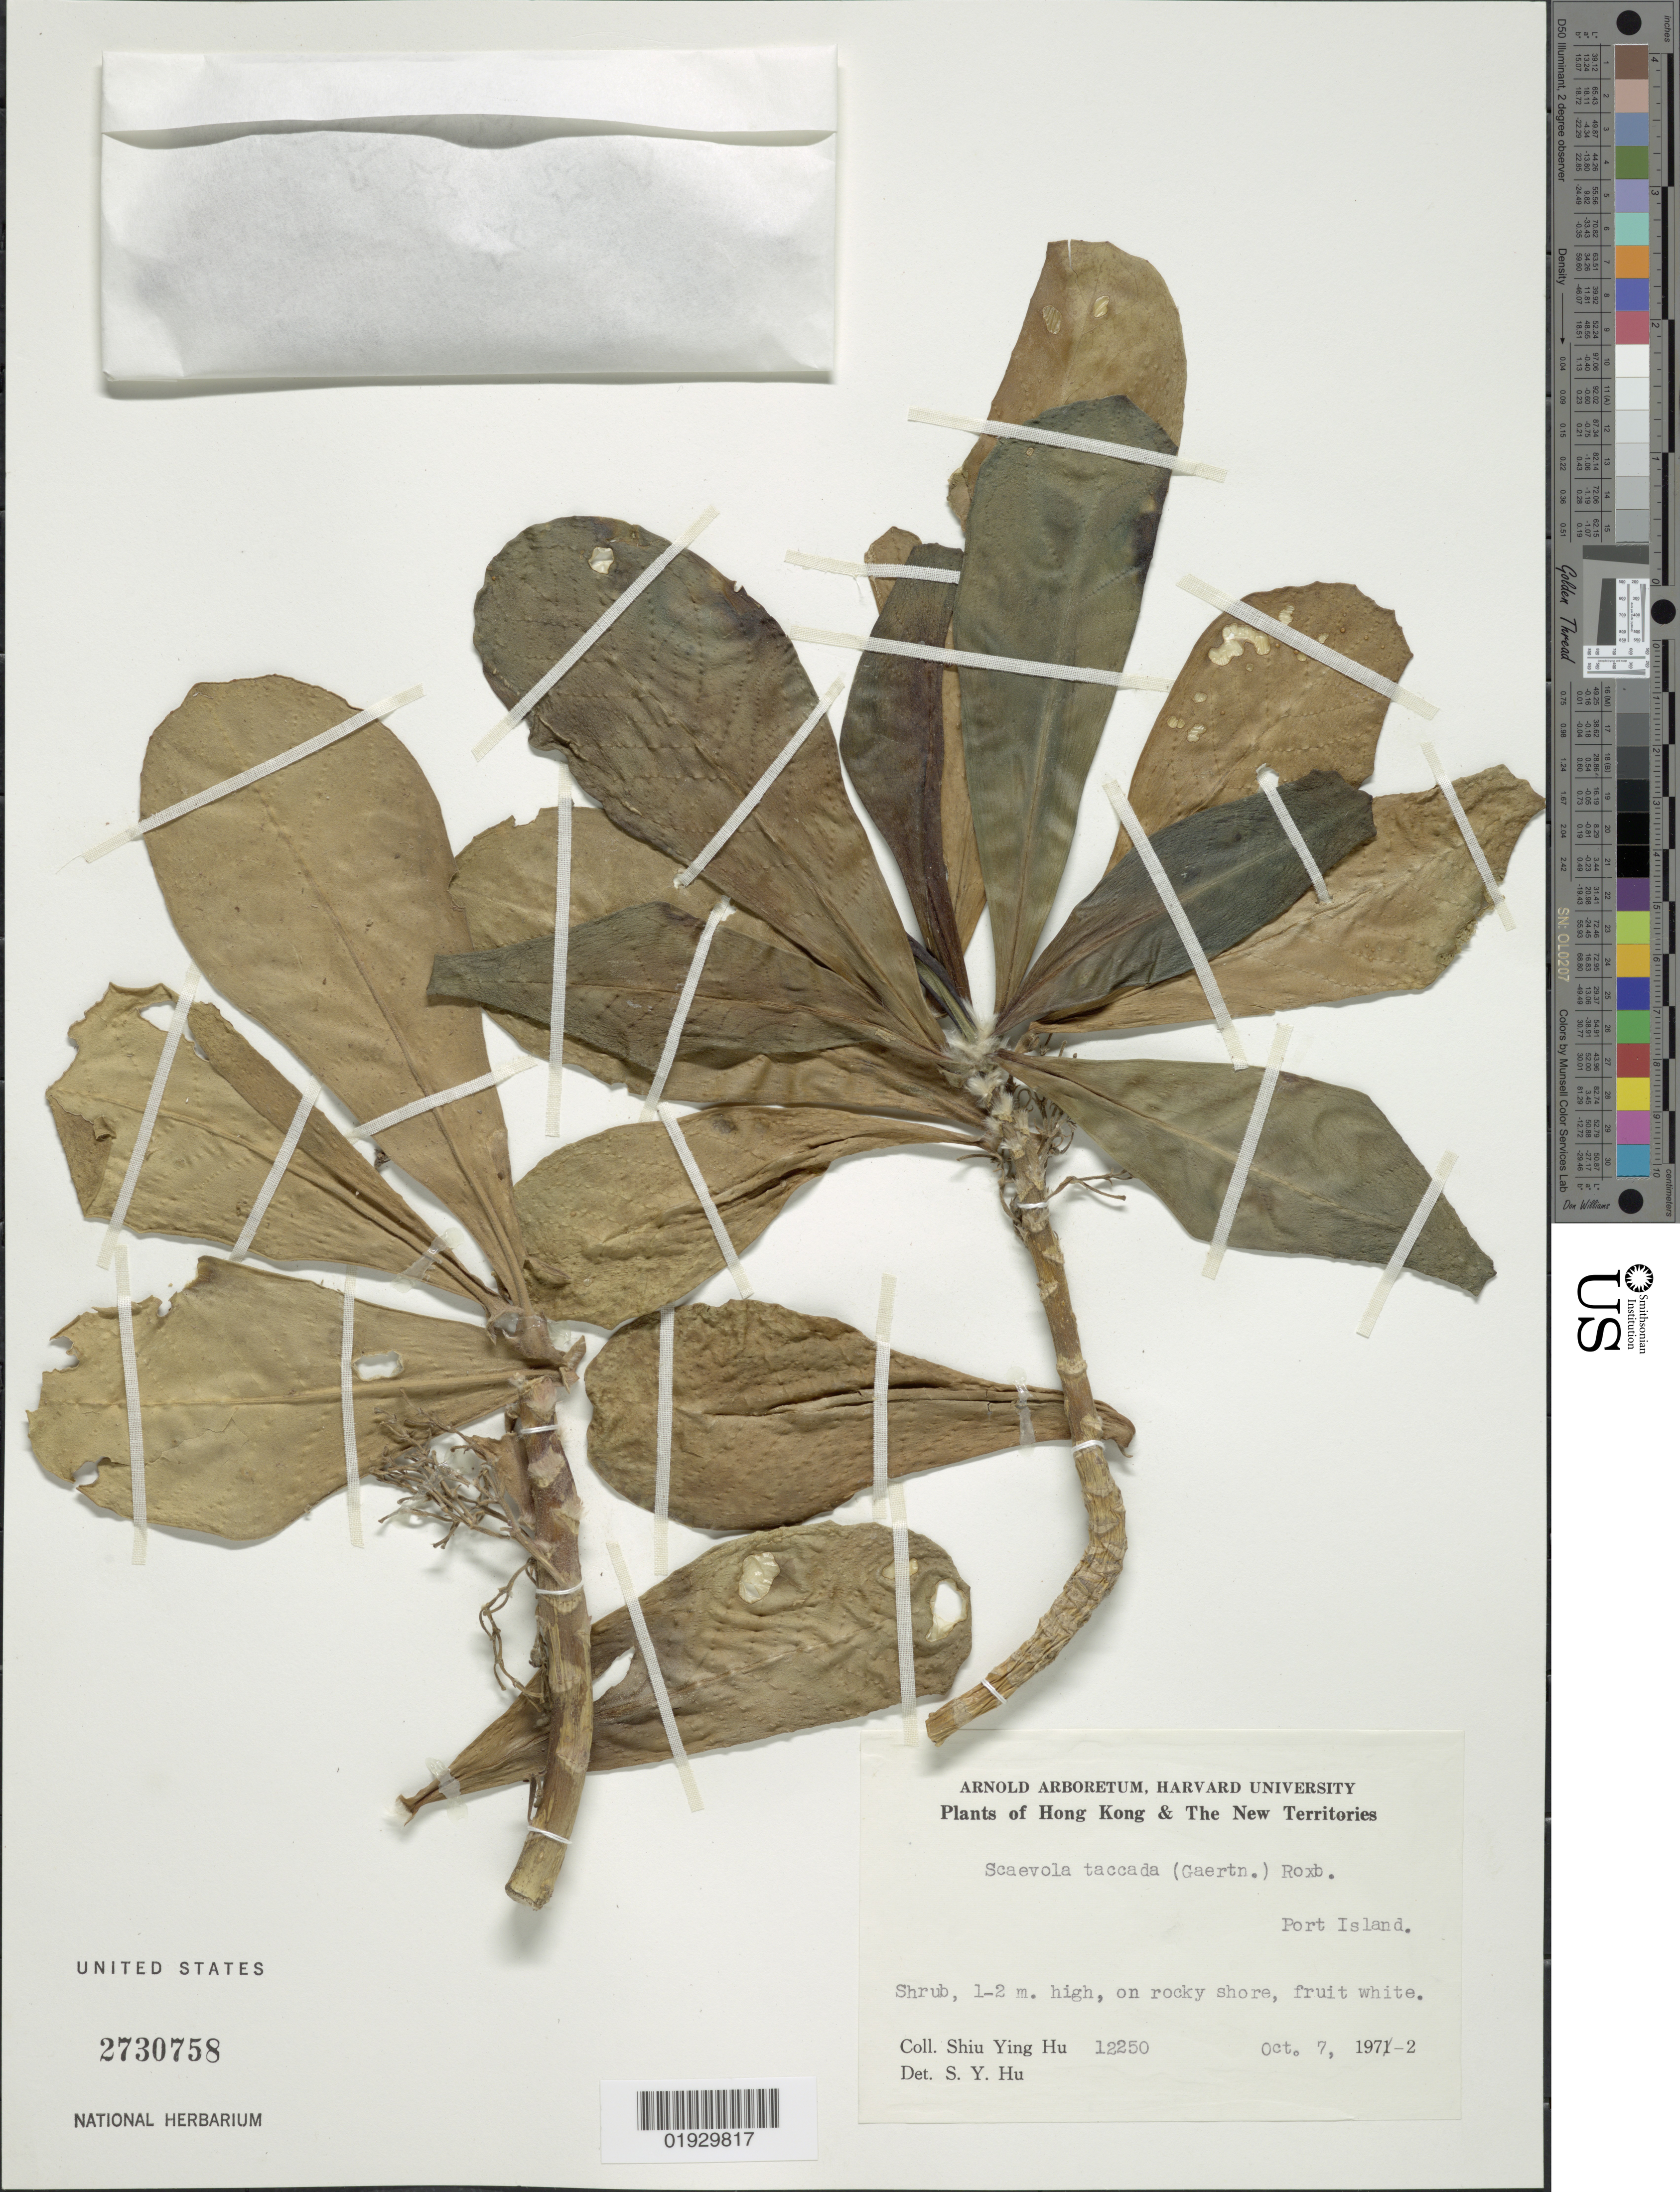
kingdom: Plantae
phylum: Tracheophyta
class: Magnoliopsida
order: Asterales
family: Goodeniaceae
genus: Scaevola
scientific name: Scaevola taccada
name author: (Gaertn.) Roxb.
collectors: S. Y. Hu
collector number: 12250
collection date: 1972-10-07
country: China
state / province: Hong Kong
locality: Hong Kong & The New Territories. Port Island.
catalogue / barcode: US 2730758